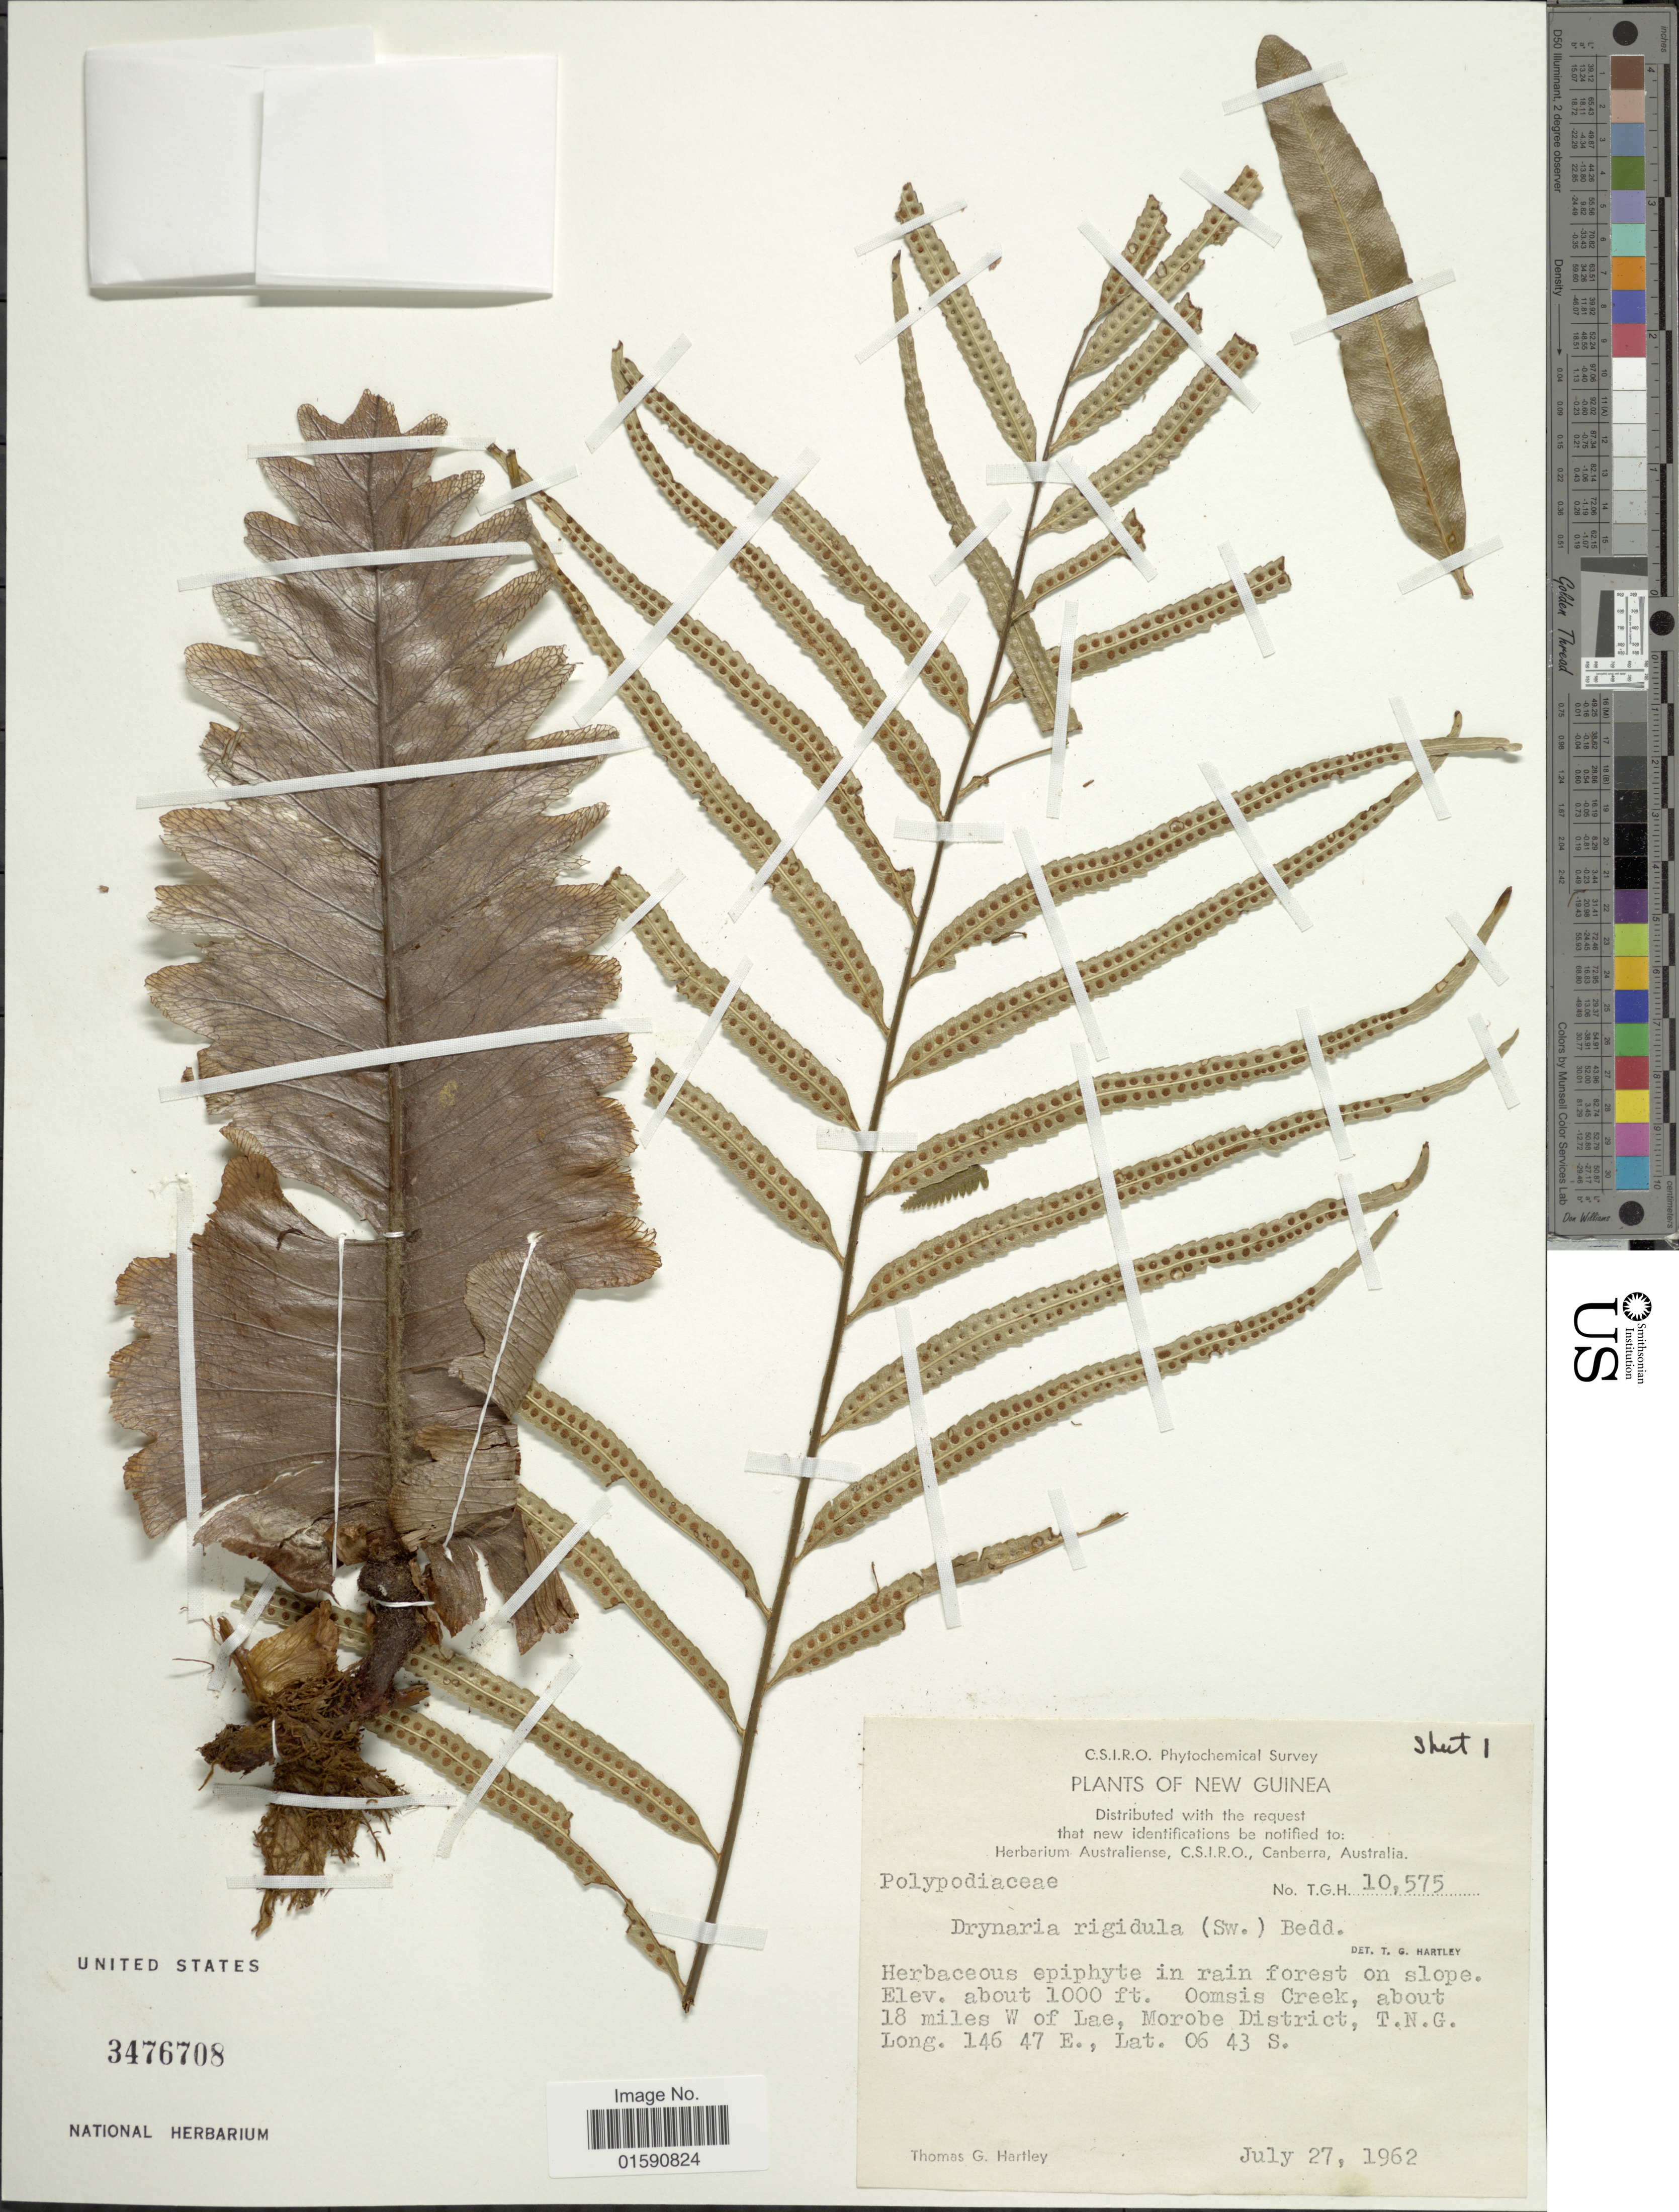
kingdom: Plantae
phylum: Tracheophyta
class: Polypodiopsida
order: Polypodiales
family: Polypodiaceae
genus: Drynaria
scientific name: Drynaria rigidula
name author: (Sw.) Bedd.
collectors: T. G. Hartley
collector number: TGH 10575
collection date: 1962-07-27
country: Papua New Guinea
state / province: Morobe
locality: Oomsis Creek, about 18 miles W of Lae, Morobe District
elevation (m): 305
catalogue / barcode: US 3476708